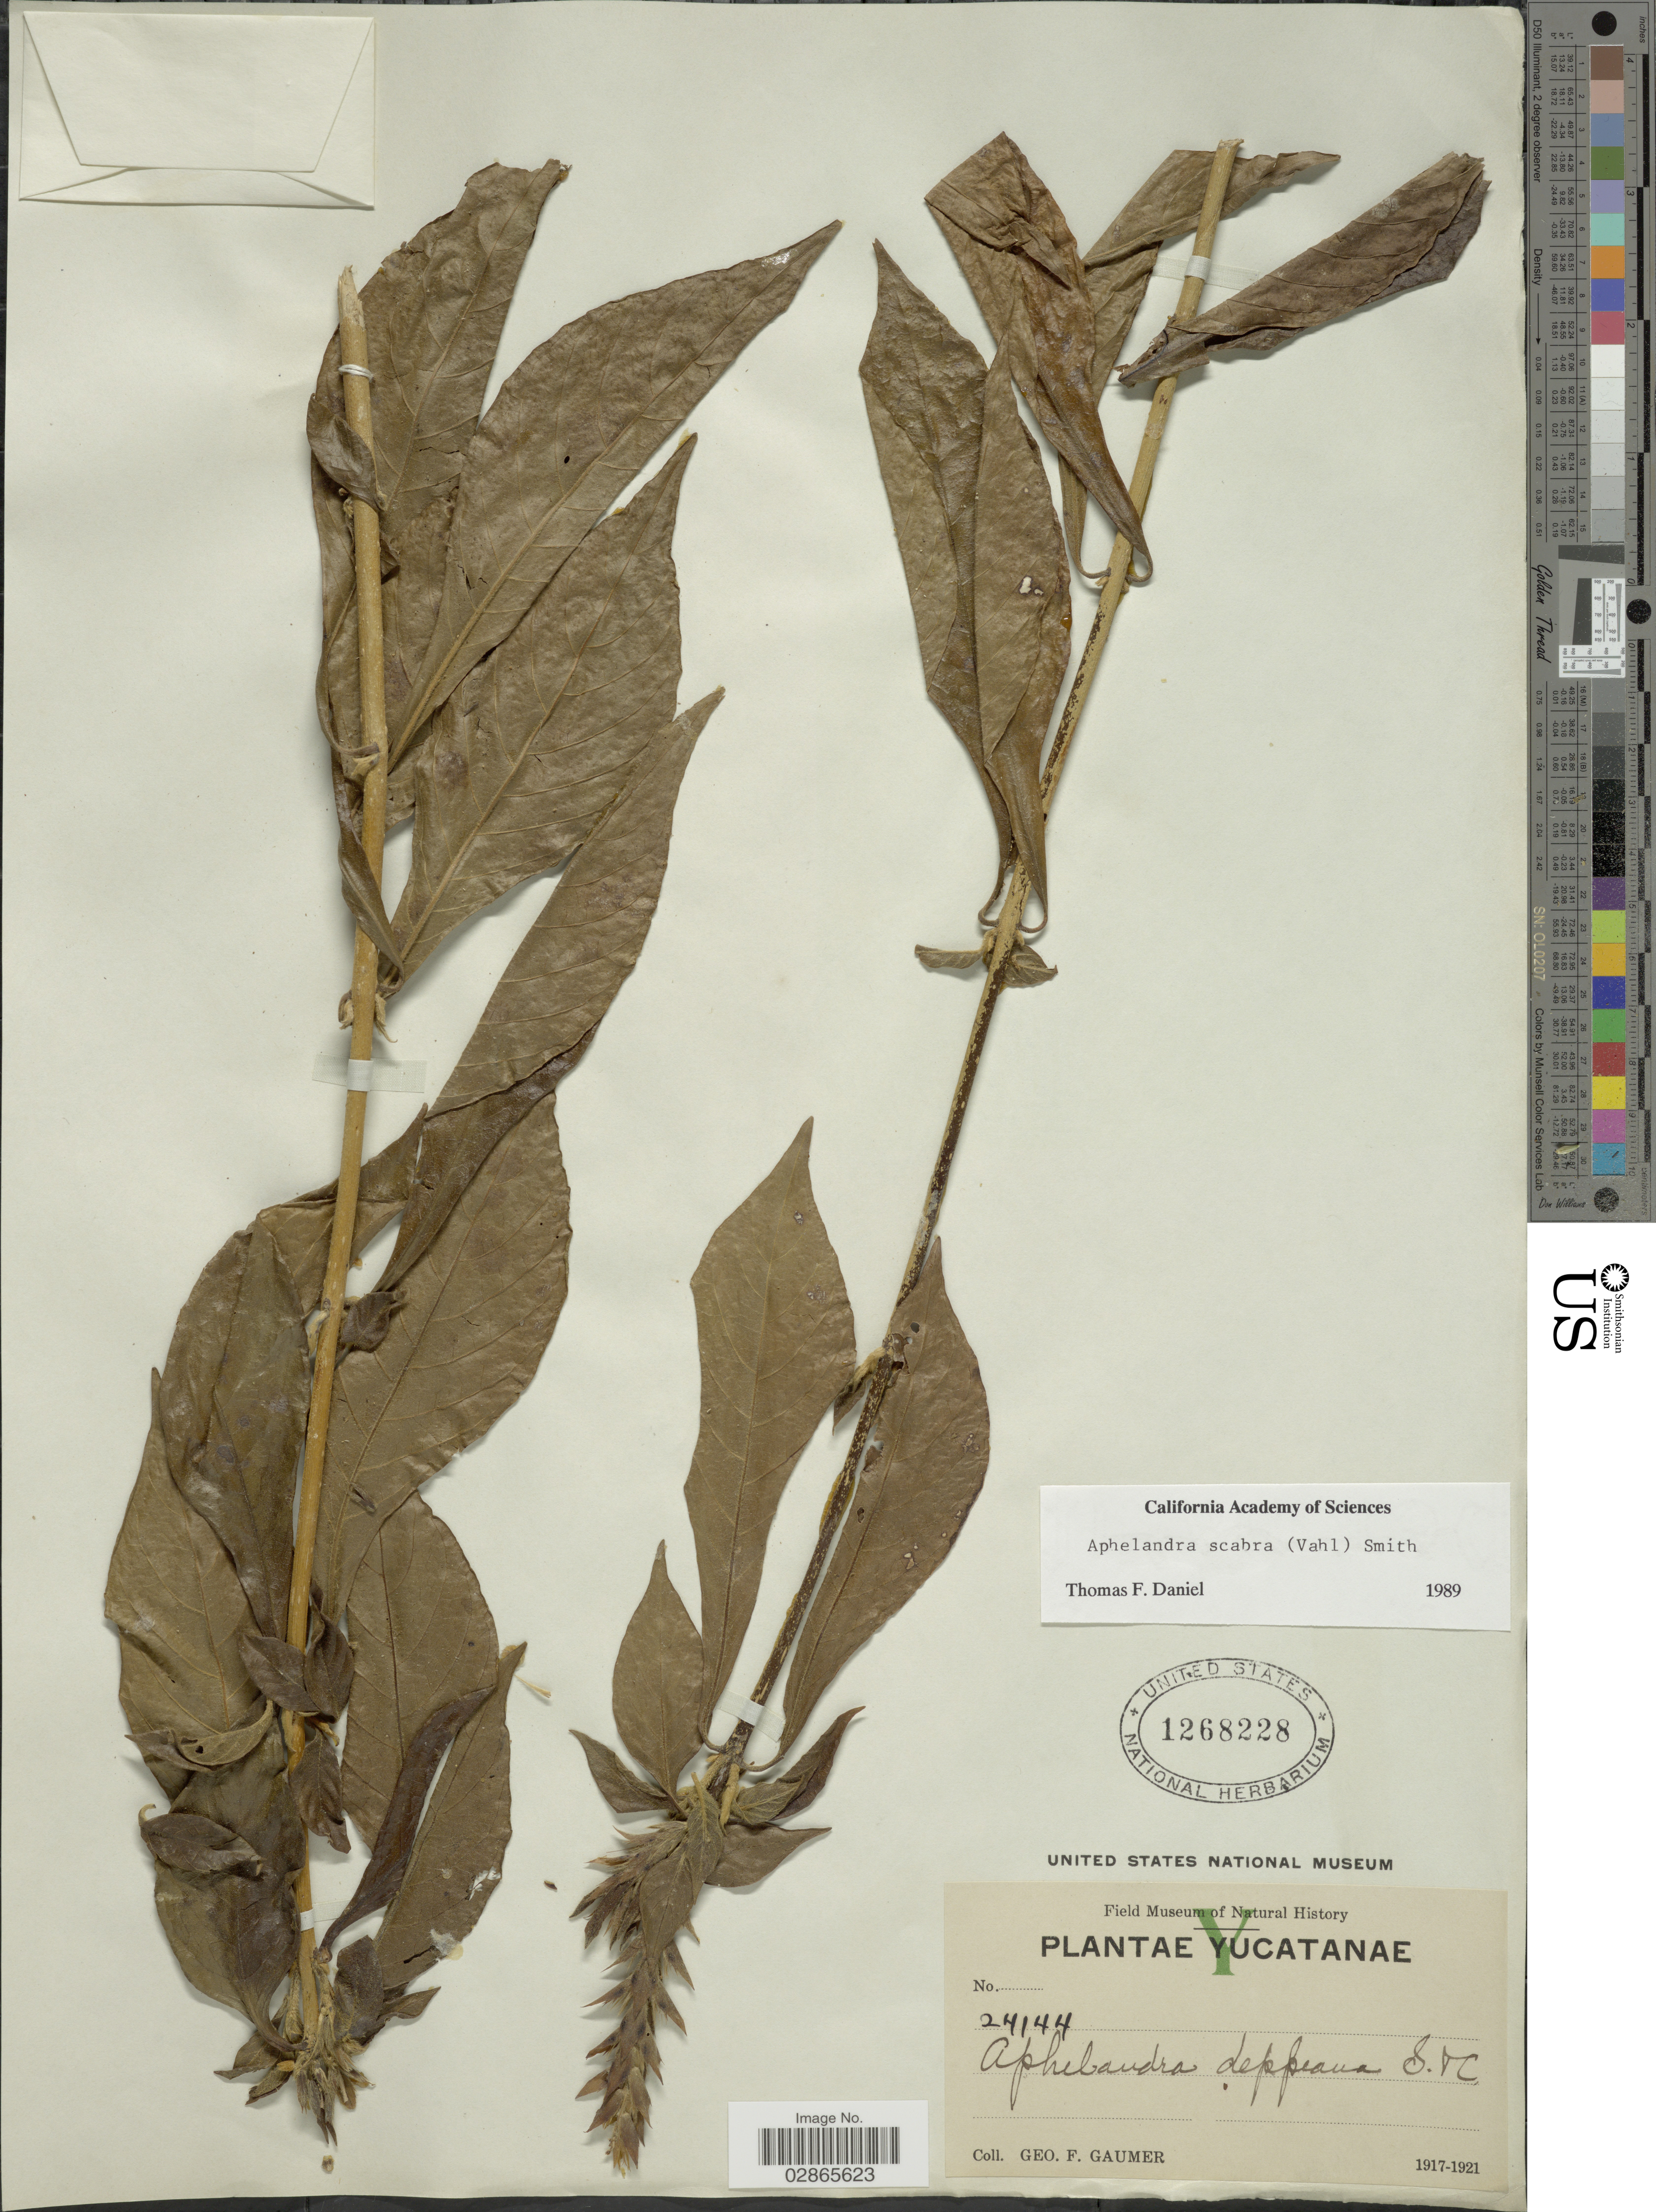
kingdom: Plantae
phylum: Tracheophyta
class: Magnoliopsida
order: Lamiales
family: Acanthaceae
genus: Aphelandra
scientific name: Aphelandra deppeana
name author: Schltdl. & Cham.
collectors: G. F. Gaumer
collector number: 24144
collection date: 1917/1921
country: Mexico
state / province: Yucatán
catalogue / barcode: US 1268228